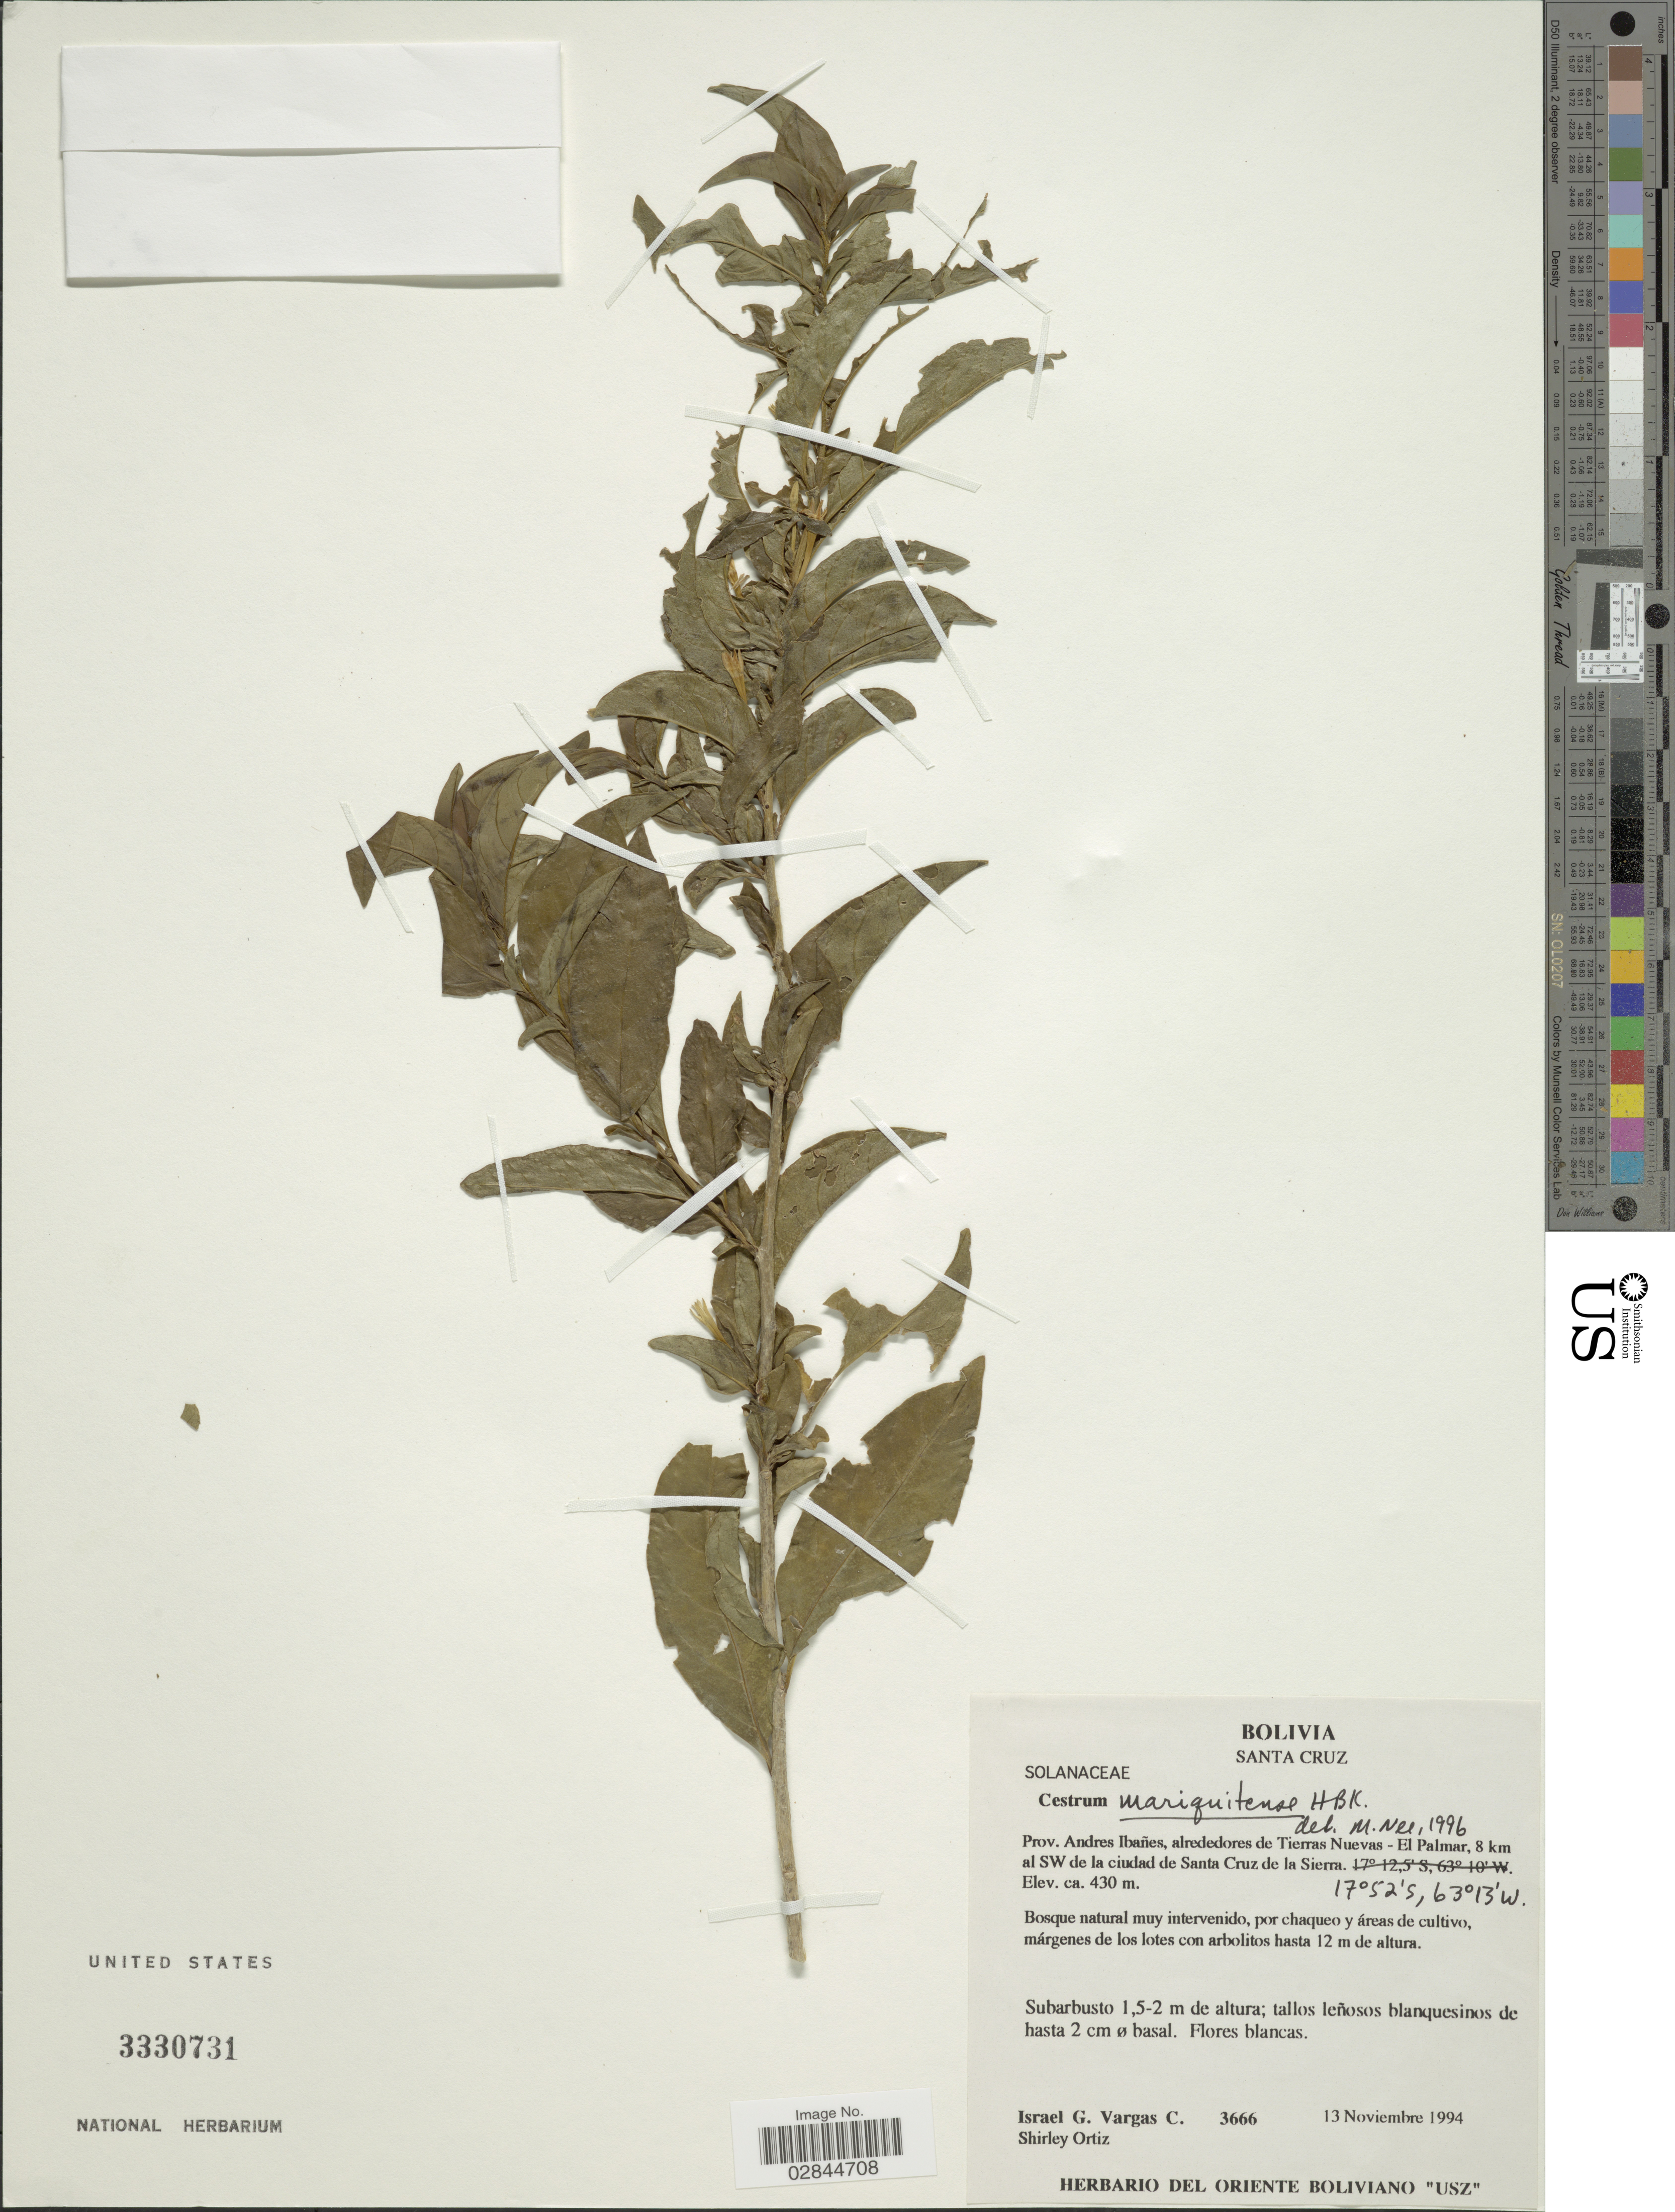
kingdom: Plantae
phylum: Tracheophyta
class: Magnoliopsida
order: Solanales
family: Solanaceae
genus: Cestrum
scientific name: Cestrum mariquitense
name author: Kunth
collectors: I. G. Vargas C. & S. Ortiz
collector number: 3666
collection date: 1994-11-13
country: Bolivia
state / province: Santa Cruz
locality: Prov. Andres Ibañes, alrededores de Tierras Nuevas- El Palmar, 8 km al SW de la ciudad de Santa Cruz de la Sierra.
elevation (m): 430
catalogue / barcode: US 3330731